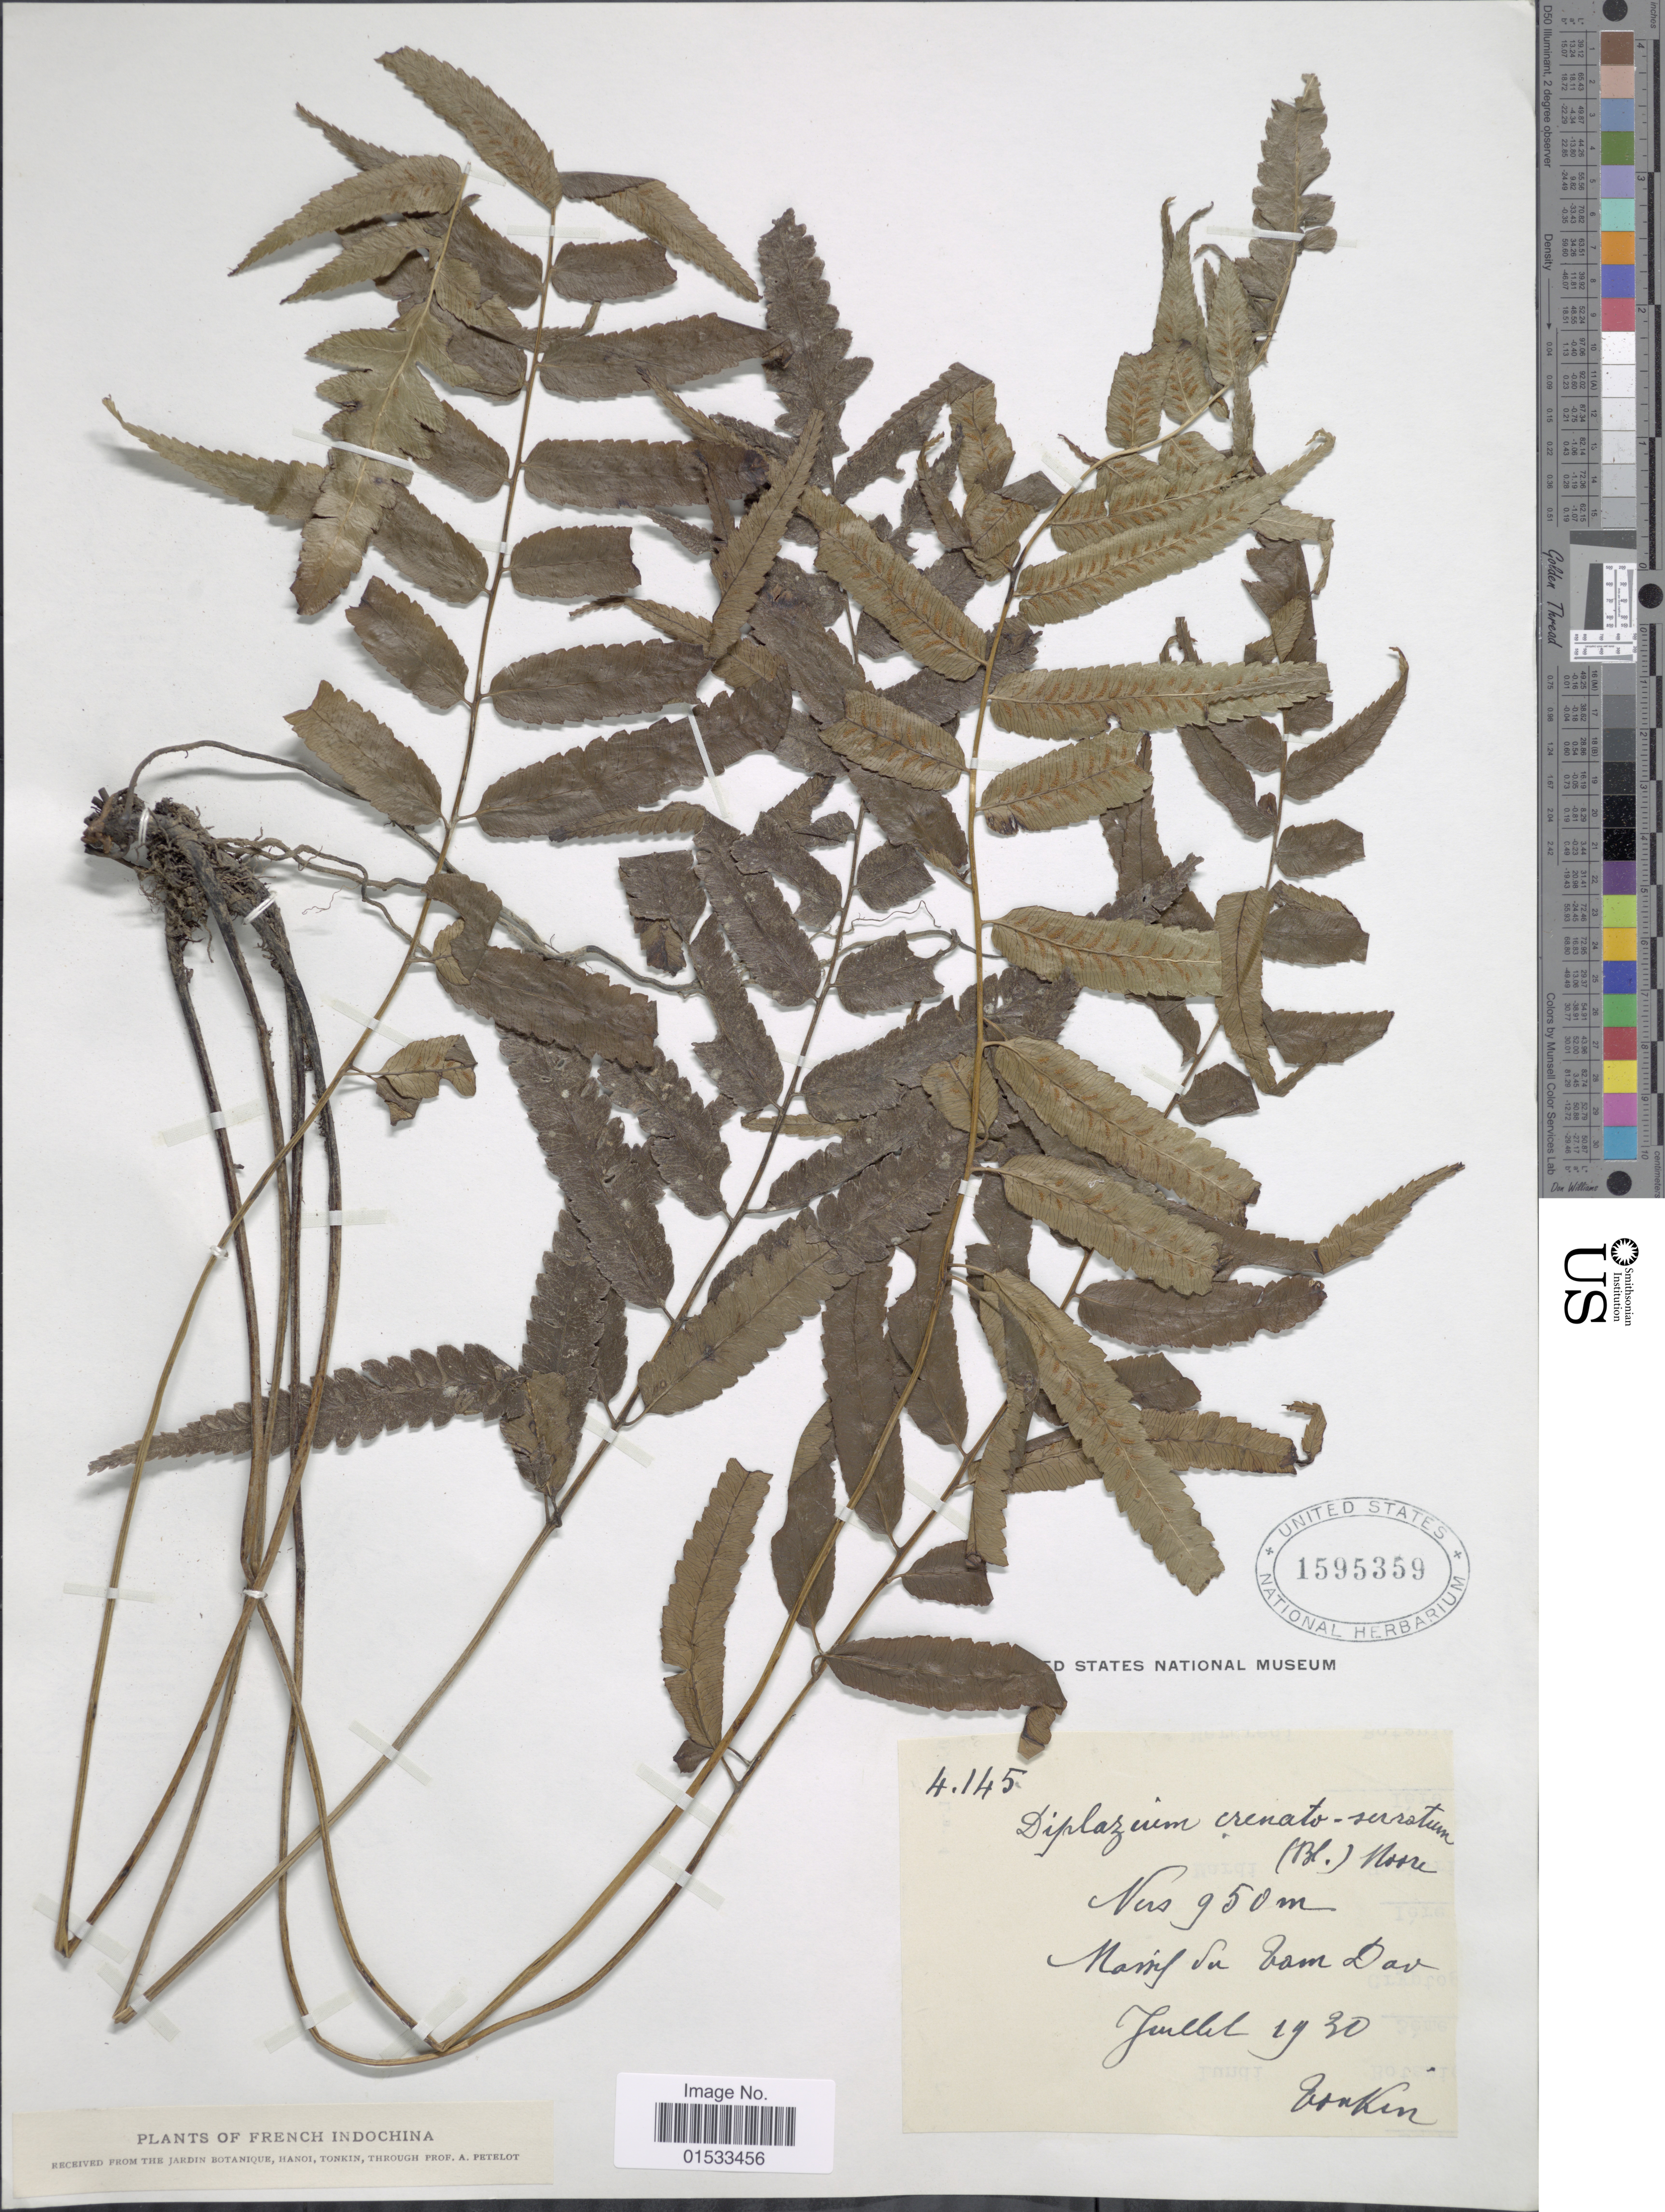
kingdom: Plantae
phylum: Tracheophyta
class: Polypodiopsida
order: Polypodiales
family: Athyriaceae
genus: Diplazium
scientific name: Diplazium crenatoserratum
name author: (Blume) T. Moore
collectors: A. Petelot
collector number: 4.145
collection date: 1930-07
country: Vietnam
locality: French Indochina, Nassif su vam Dav [interpreted]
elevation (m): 950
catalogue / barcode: US 1595359